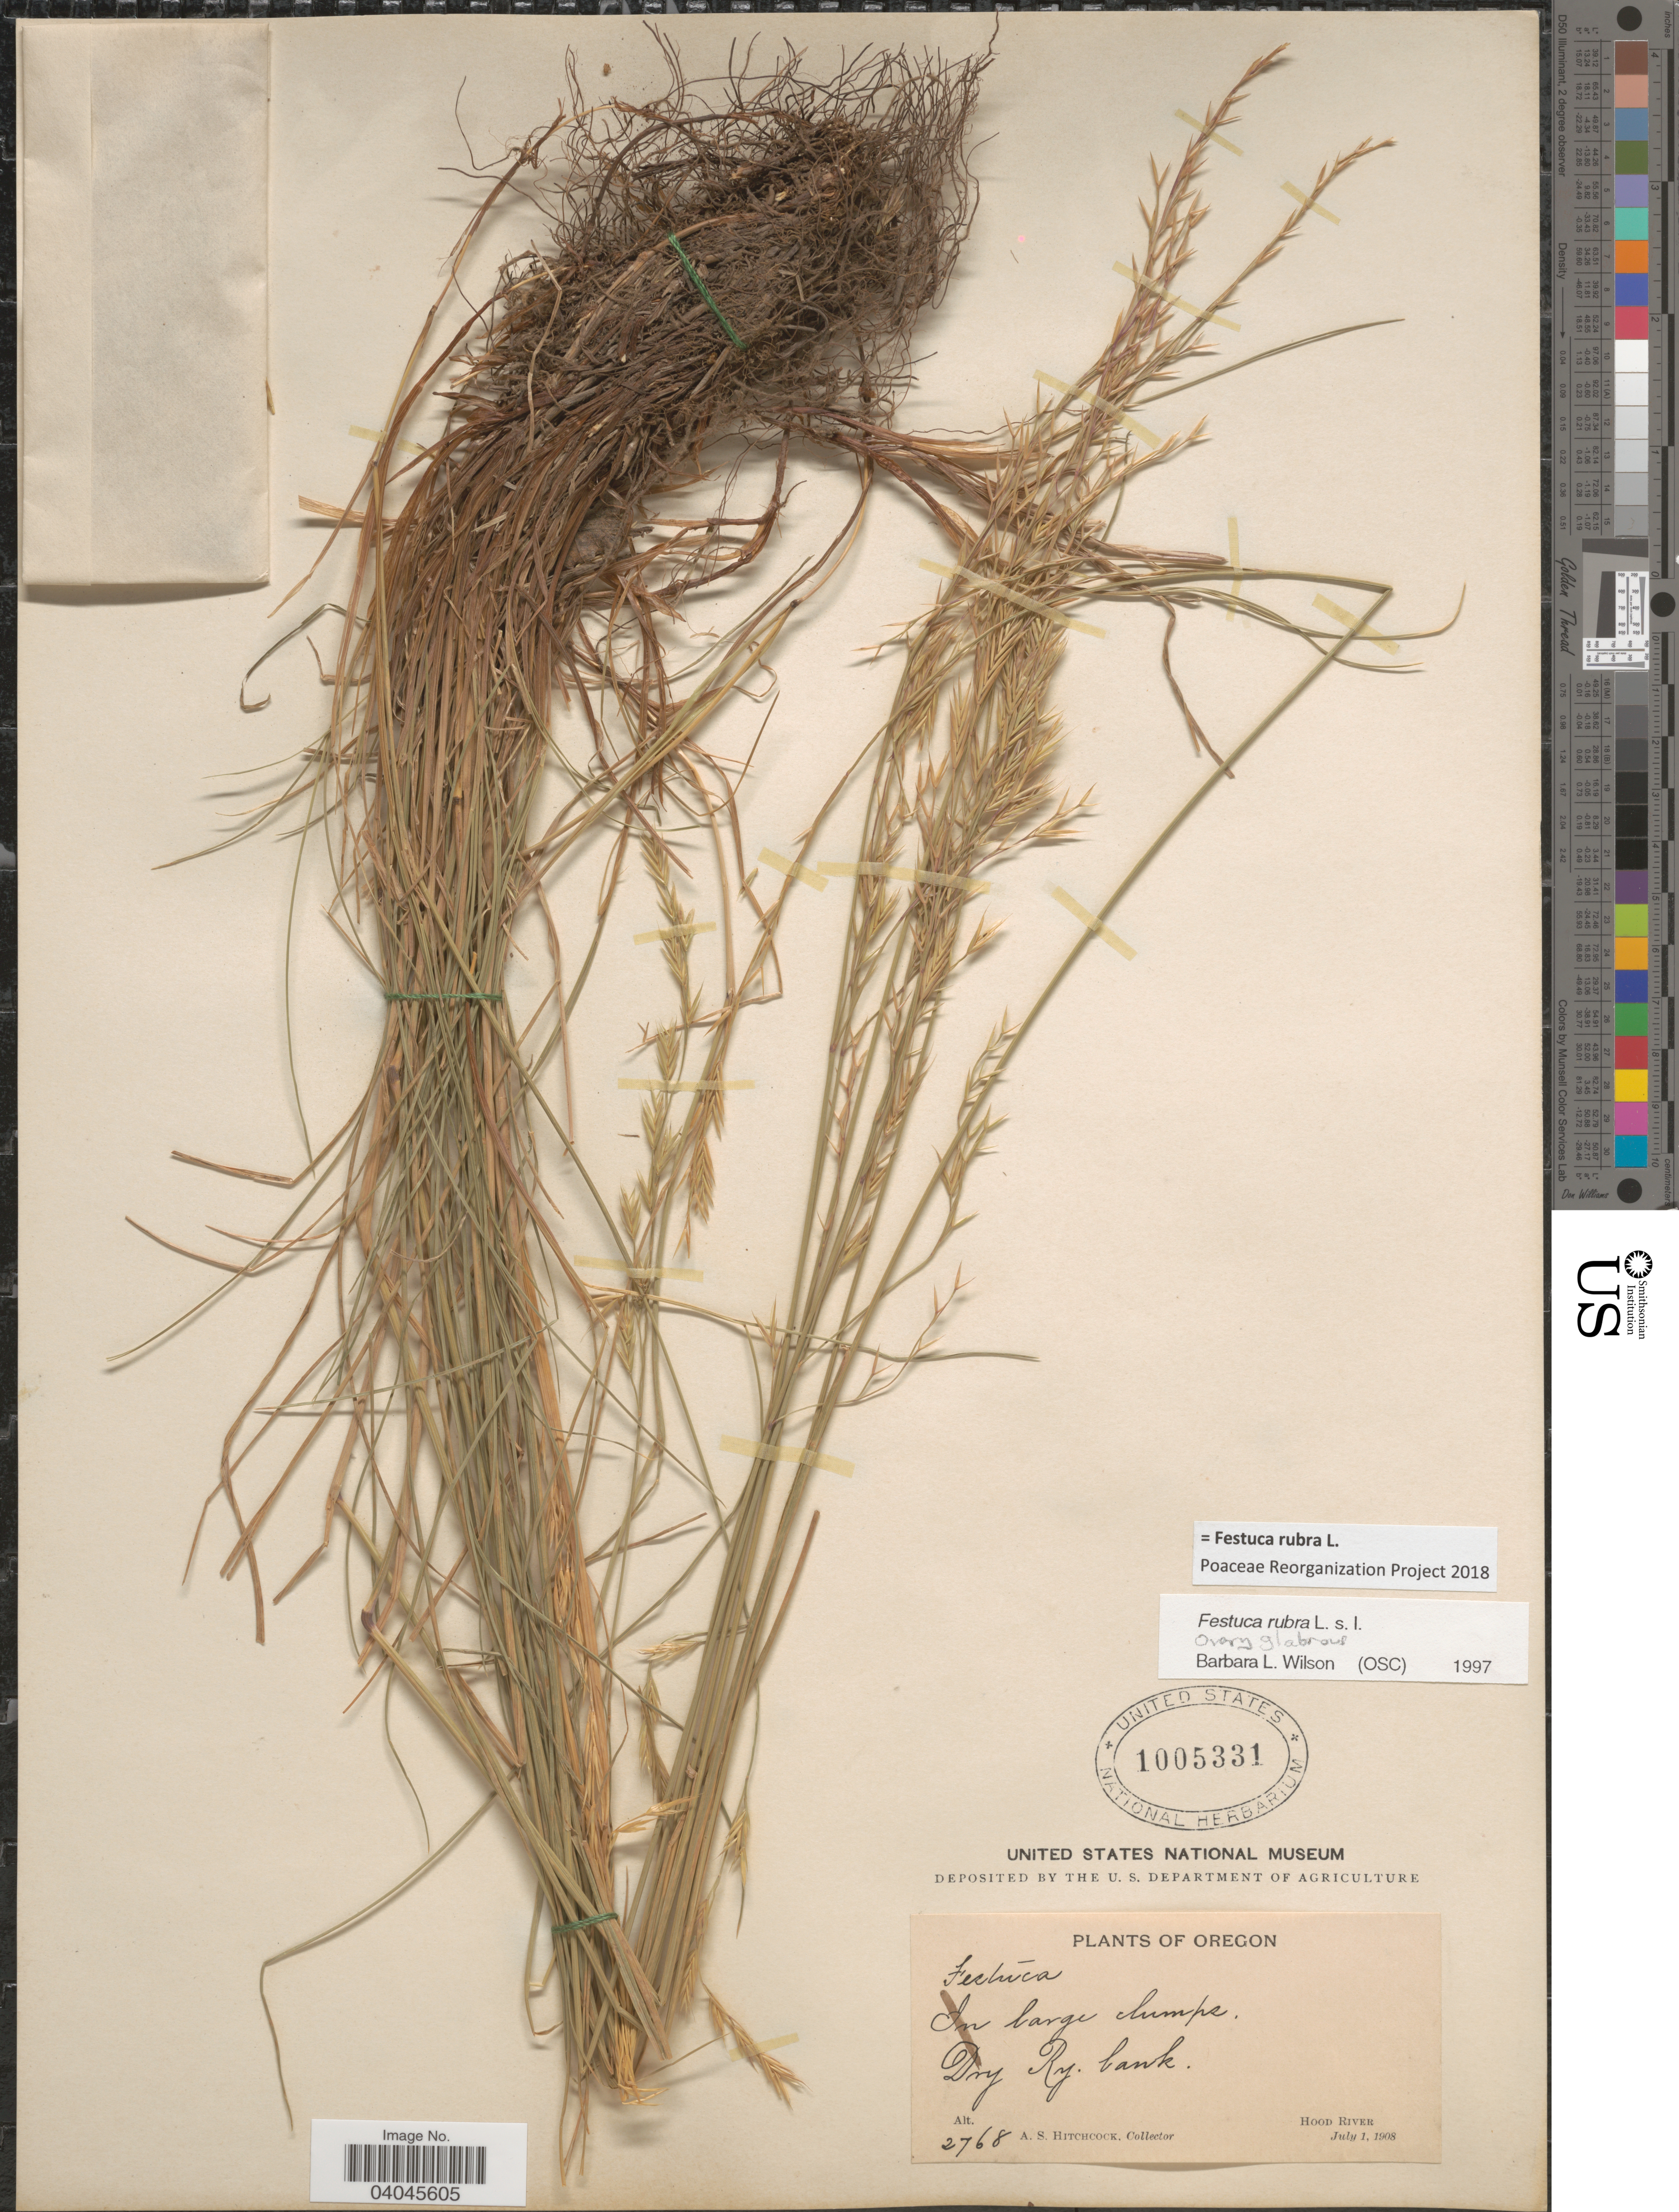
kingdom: Plantae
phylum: Tracheophyta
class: Liliopsida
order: Poales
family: Poaceae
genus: Festuca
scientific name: Festuca rubra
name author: L.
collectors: A. S. Hitchcock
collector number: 2768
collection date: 1908-07-01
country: United States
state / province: Oregon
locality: Dry Ry. bank. Hood River.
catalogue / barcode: US 1005331